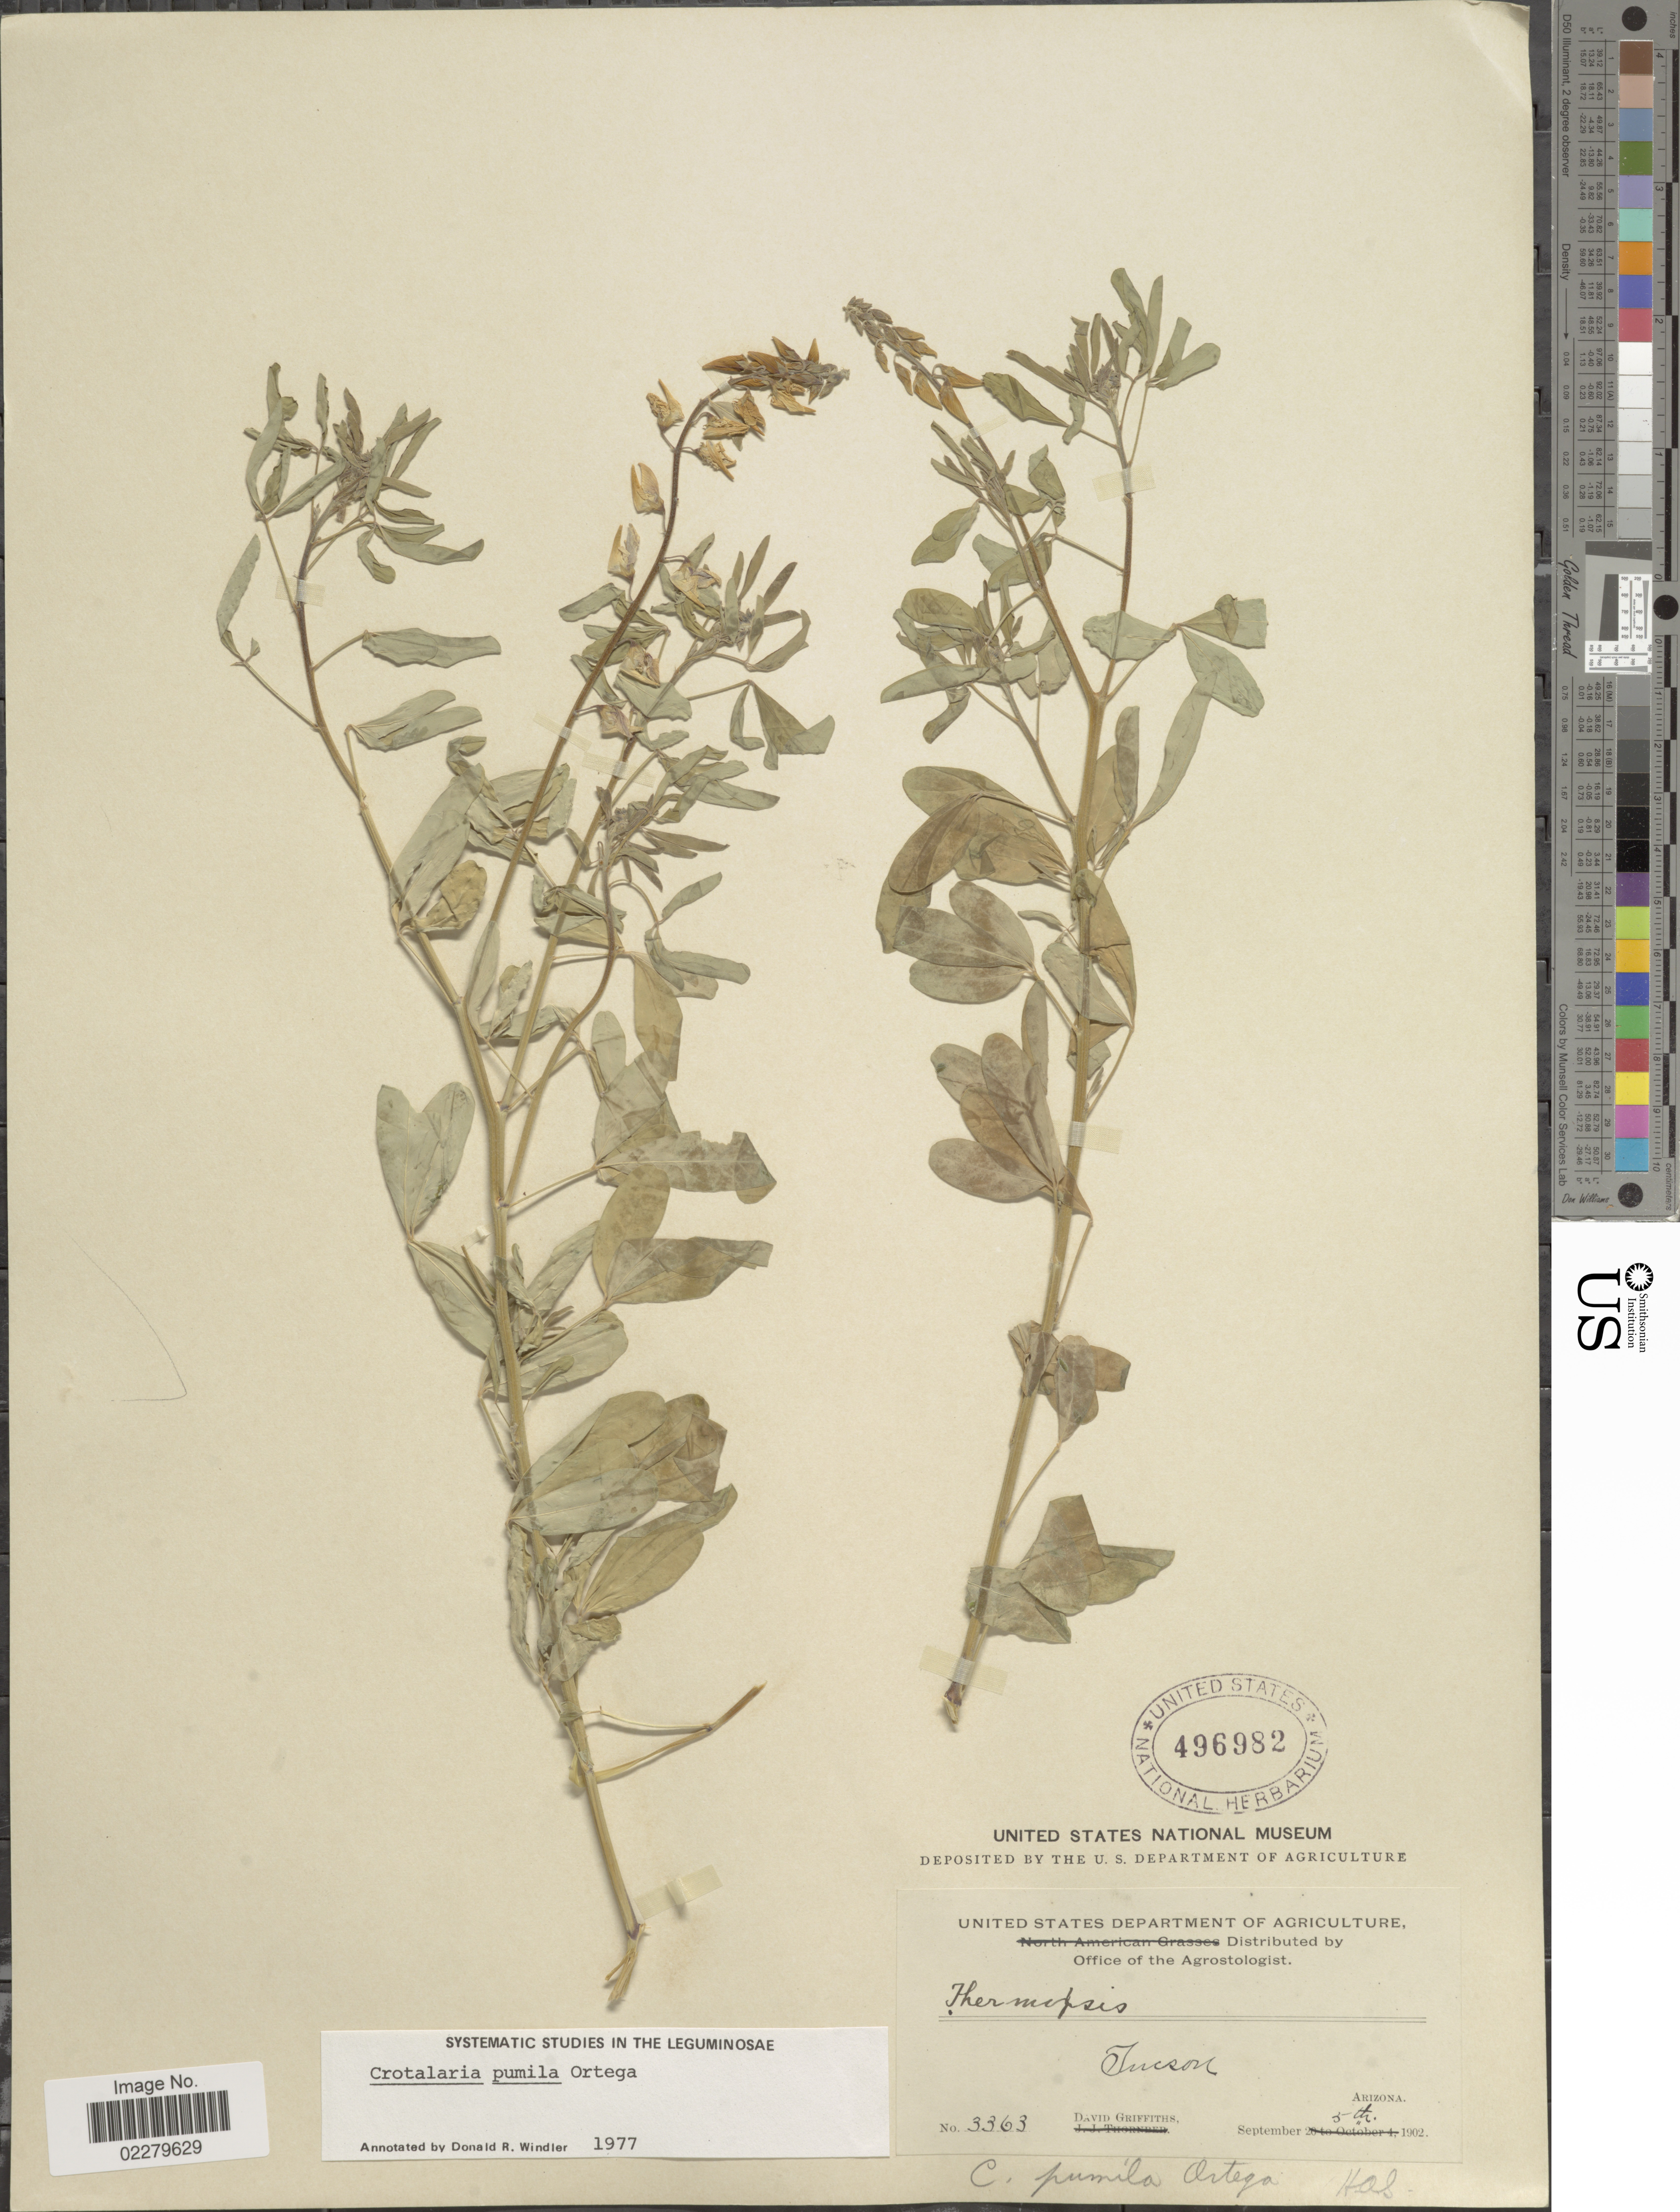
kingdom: Plantae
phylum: Tracheophyta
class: Magnoliopsida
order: Fabales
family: Fabaceae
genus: Crotalaria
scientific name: Crotalaria pumila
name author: Ortega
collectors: D. Griffiths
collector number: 3363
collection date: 1902-09-05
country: United States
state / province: Arizona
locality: Tucson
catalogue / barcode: US 496982